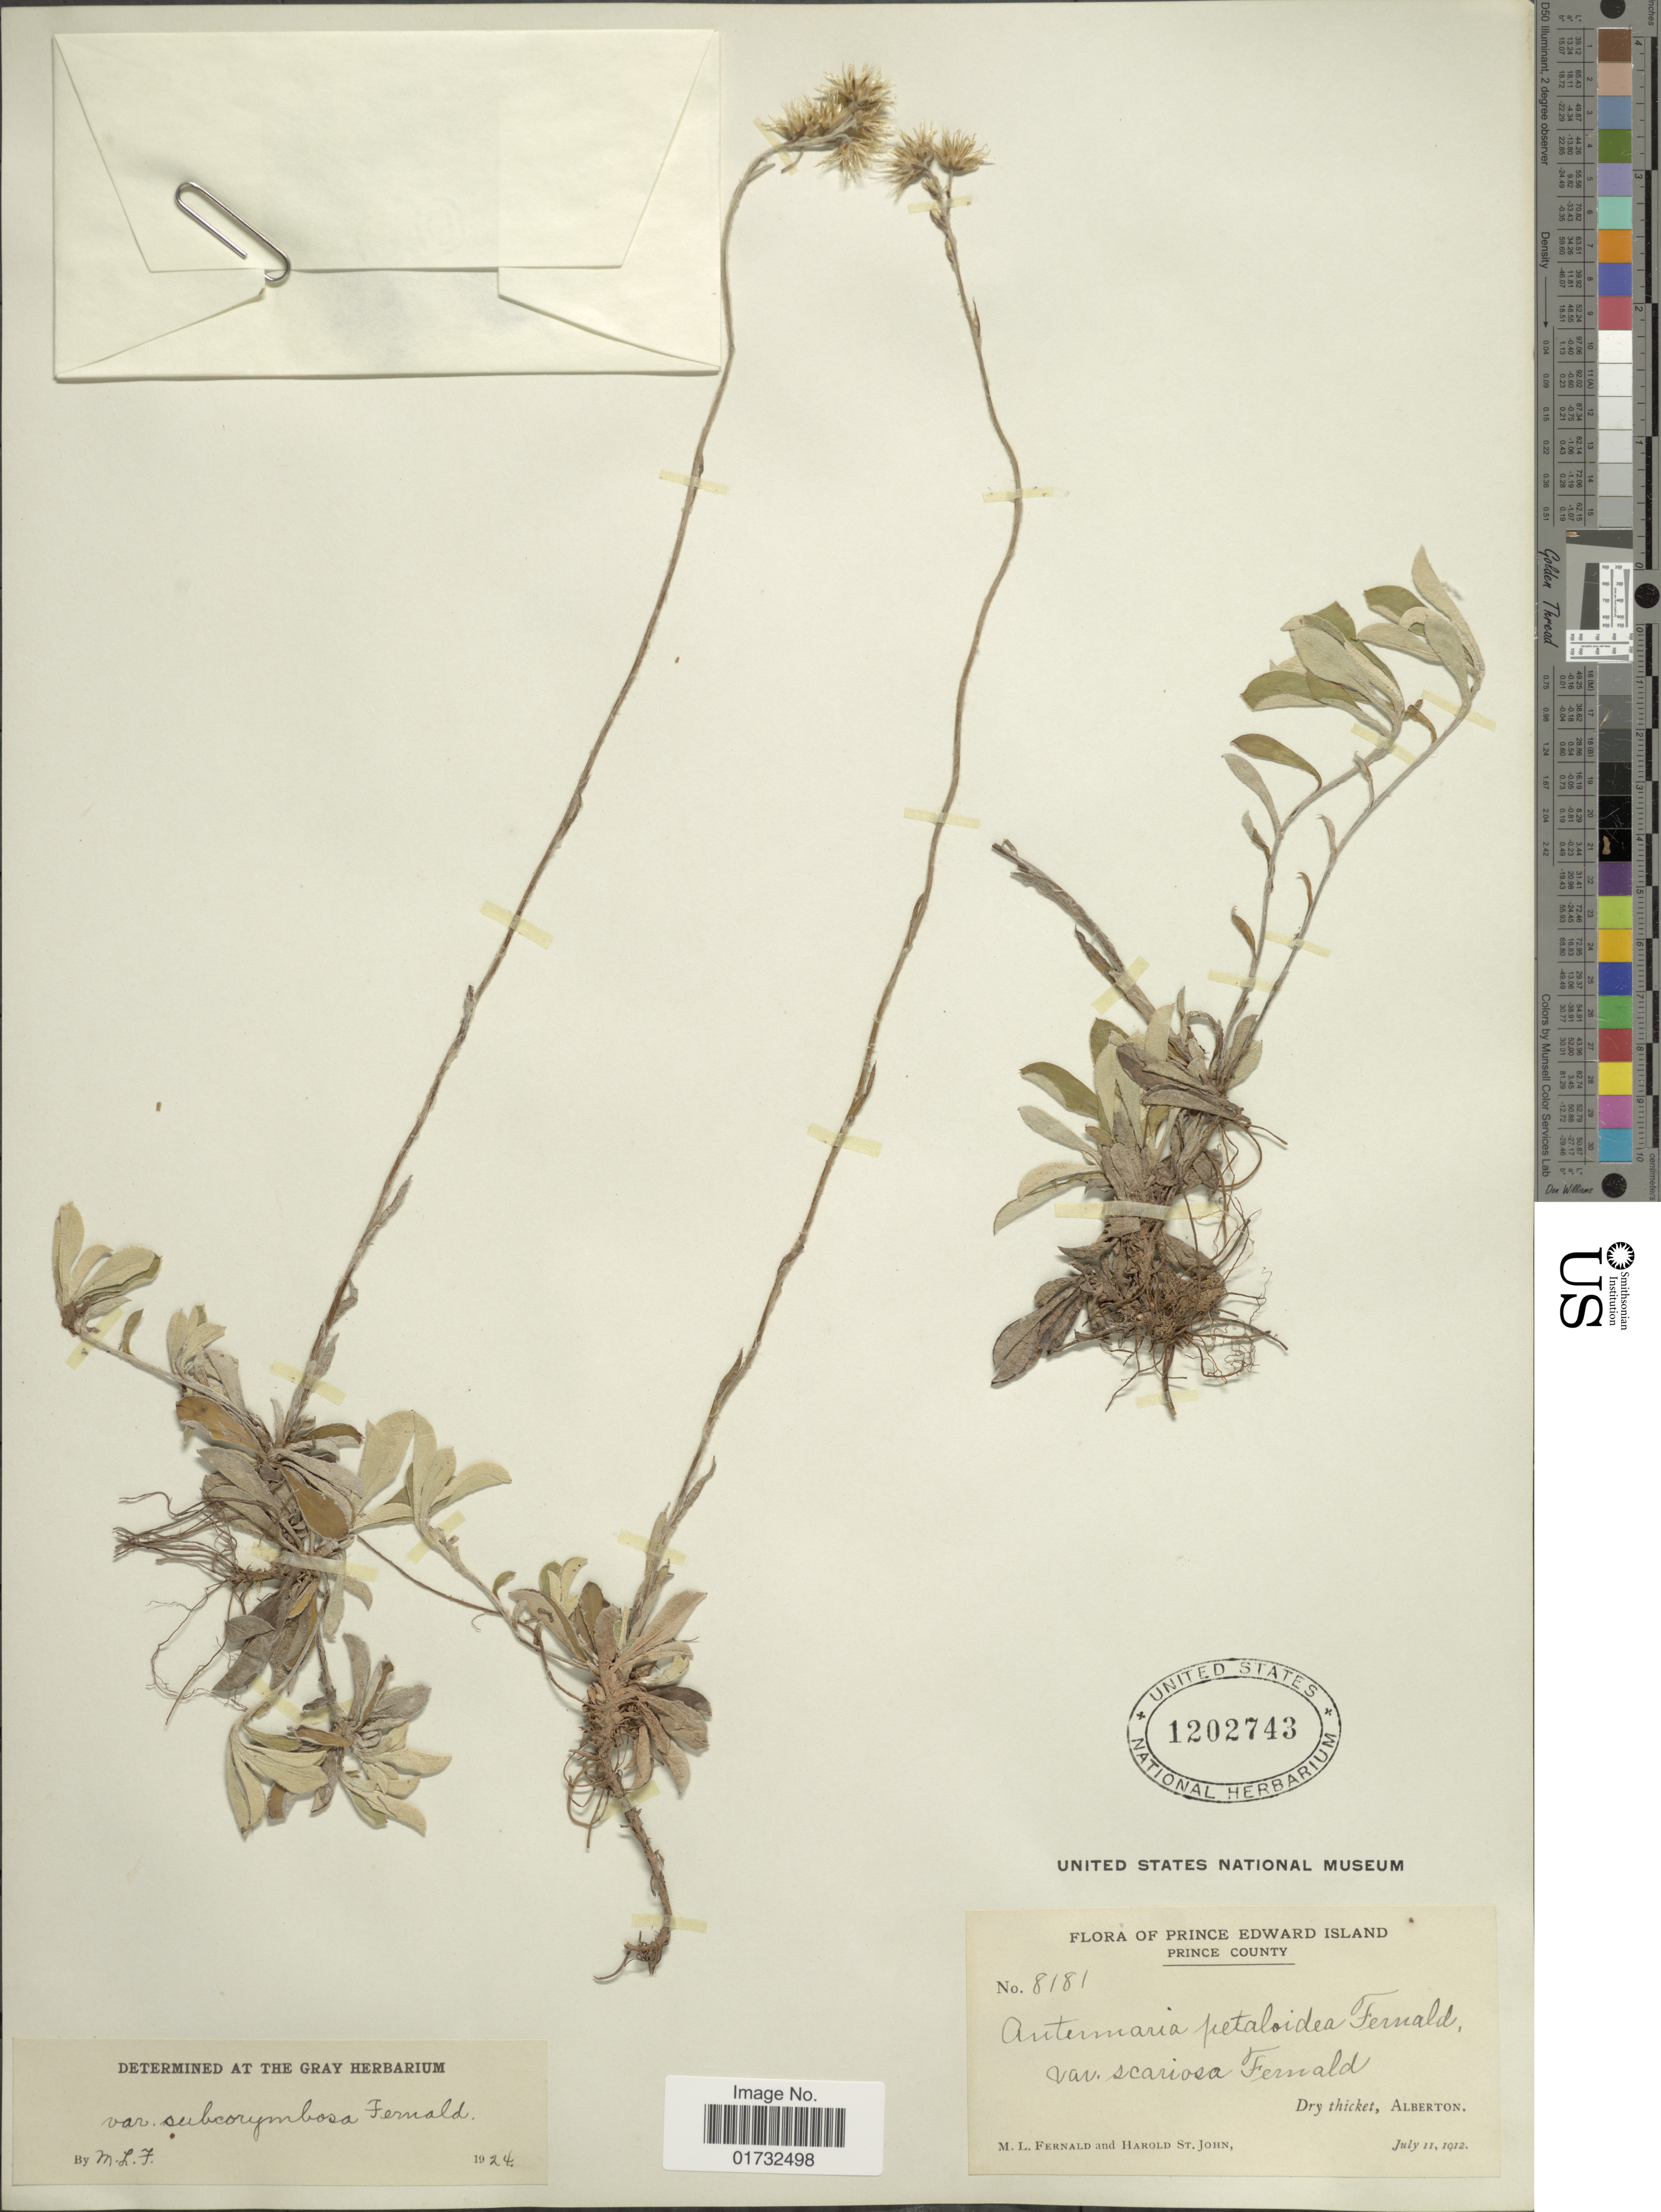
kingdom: Plantae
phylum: Tracheophyta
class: Magnoliopsida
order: Asterales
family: Asteraceae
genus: Antennaria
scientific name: Antennaria petaloidea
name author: (Fernald) Fernald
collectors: M. L. Fernald & H. St. John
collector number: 8181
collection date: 1912-07-11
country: Canada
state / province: Prince Edward Island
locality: Prince County, Alberton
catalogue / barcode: US 1202743